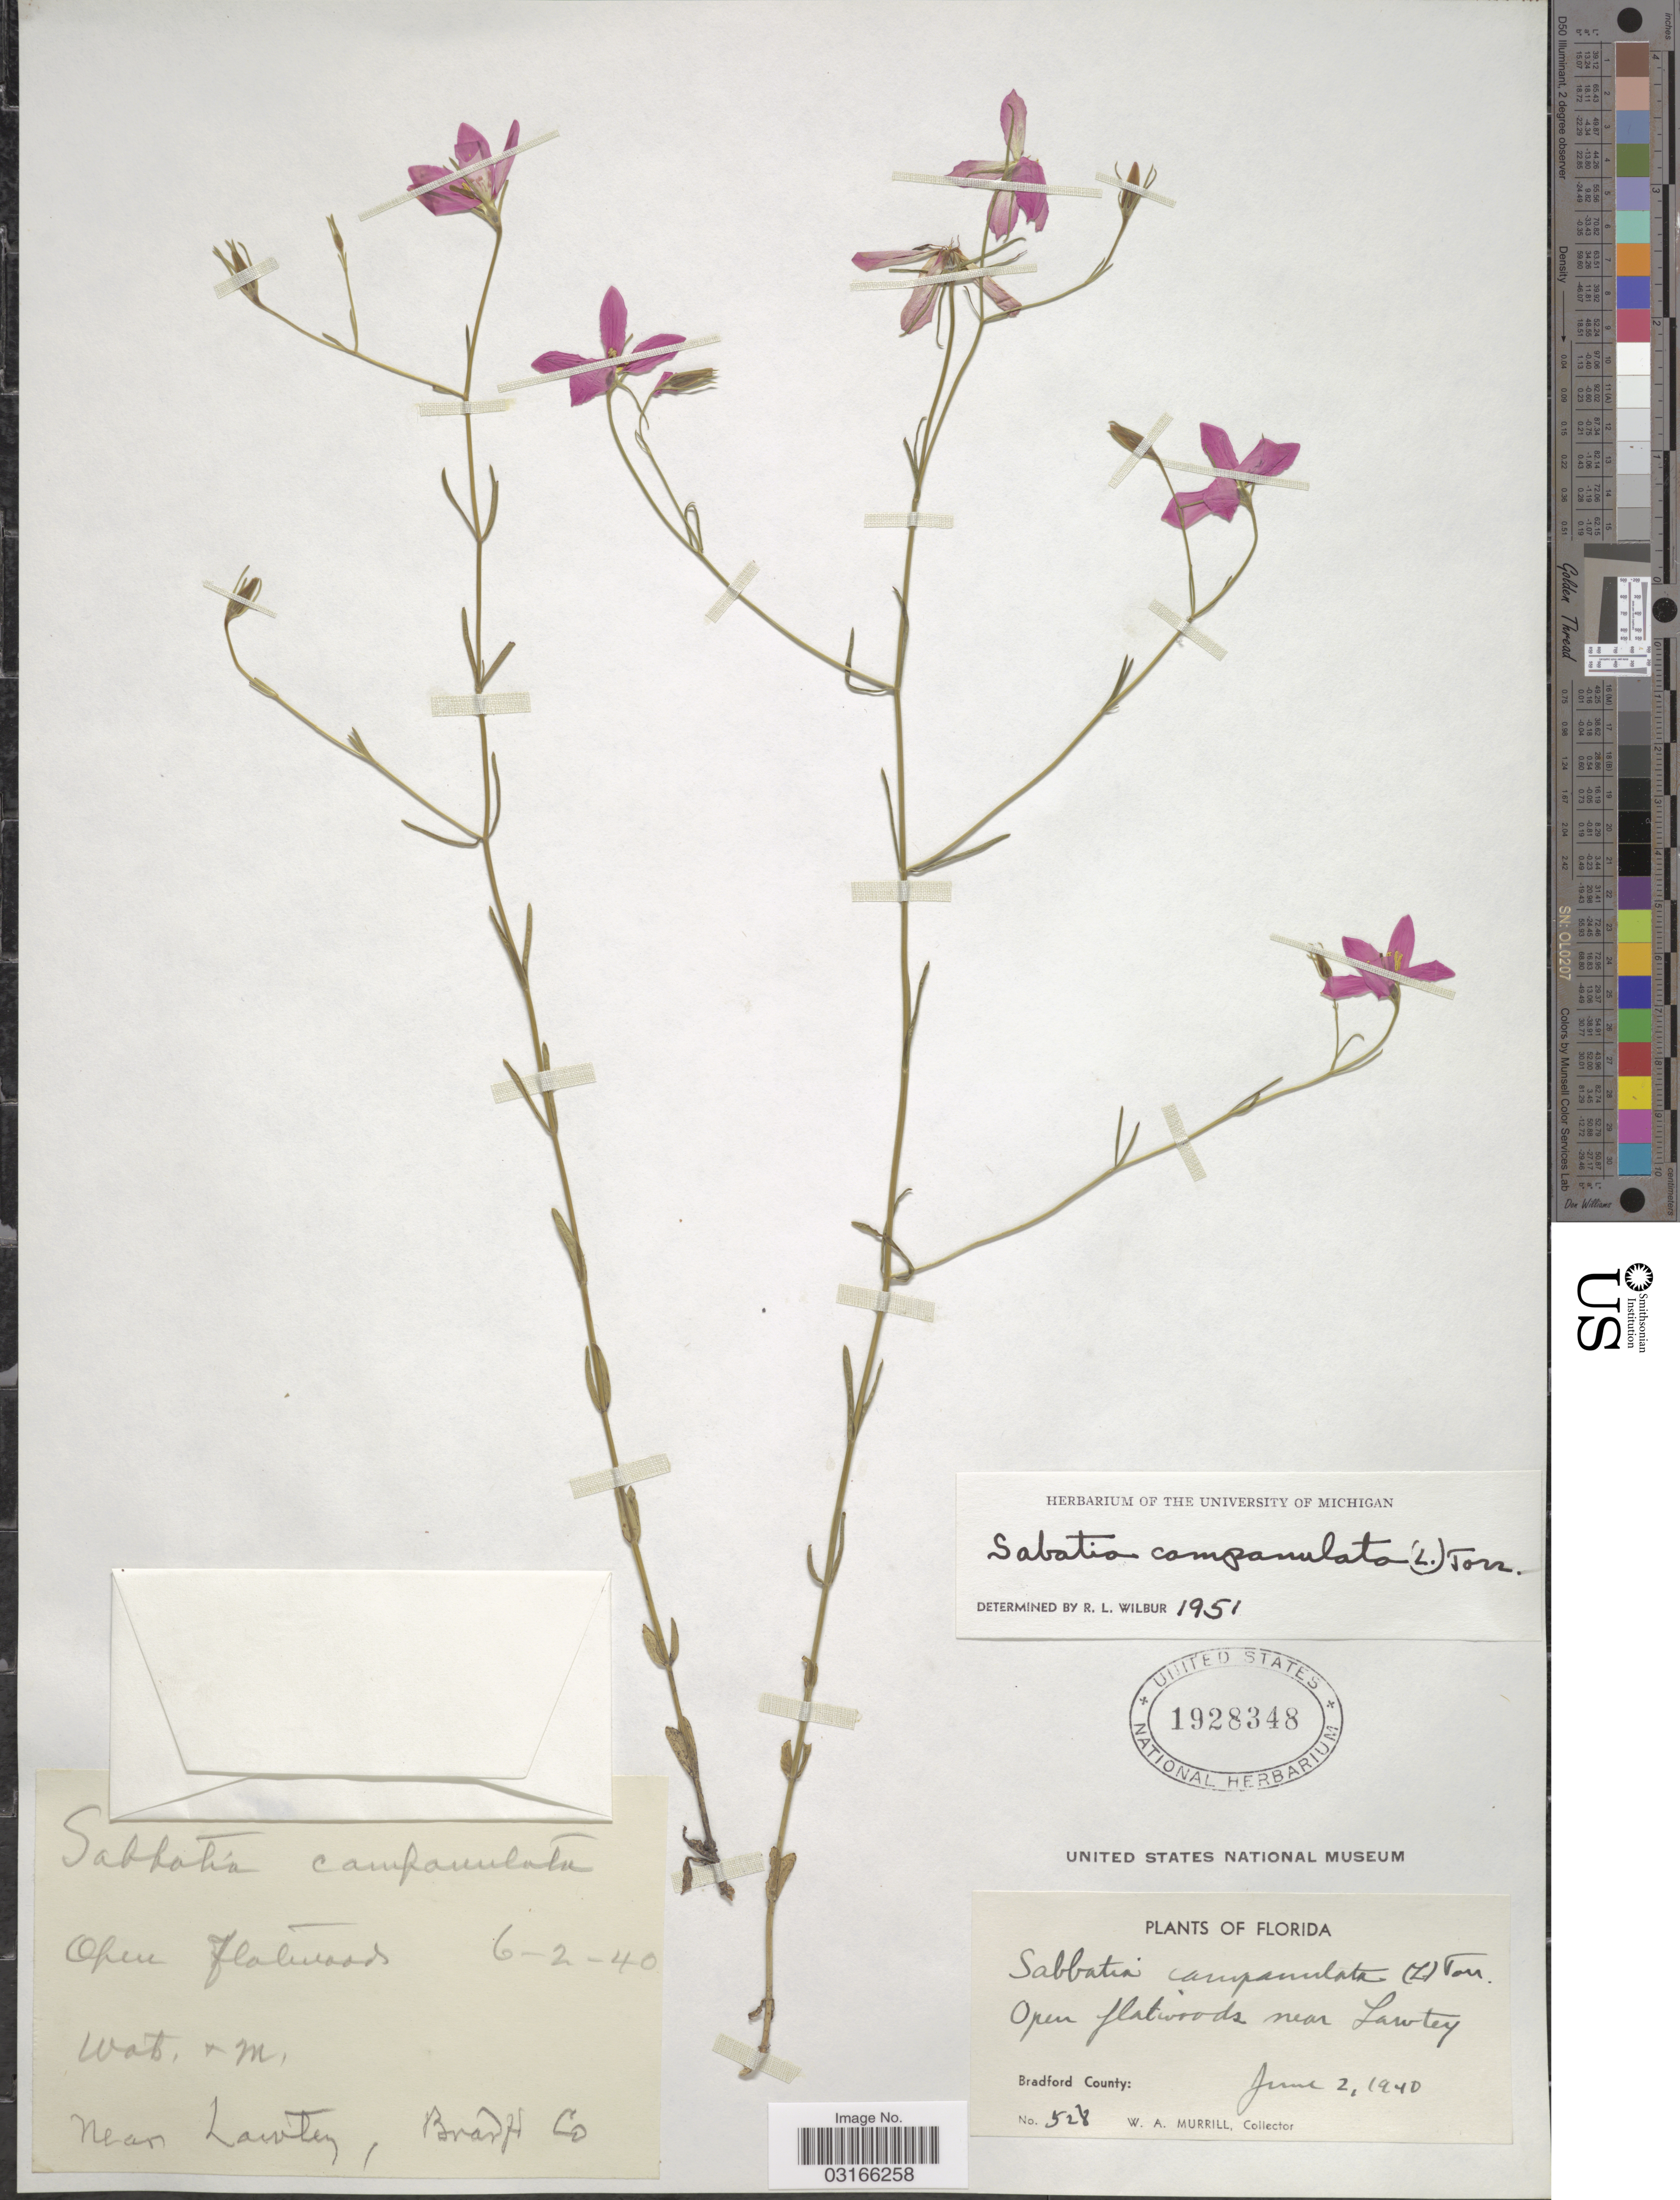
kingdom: Plantae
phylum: Tracheophyta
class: Magnoliopsida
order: Gentianales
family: Gentianaceae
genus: Sabatia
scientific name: Sabatia campanulata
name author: (L.) Torr.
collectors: W. A. Murrill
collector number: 528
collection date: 1940-06-02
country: United States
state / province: Florida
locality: Open flatwoods near Lawtey, Bradford County.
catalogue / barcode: US 1928348